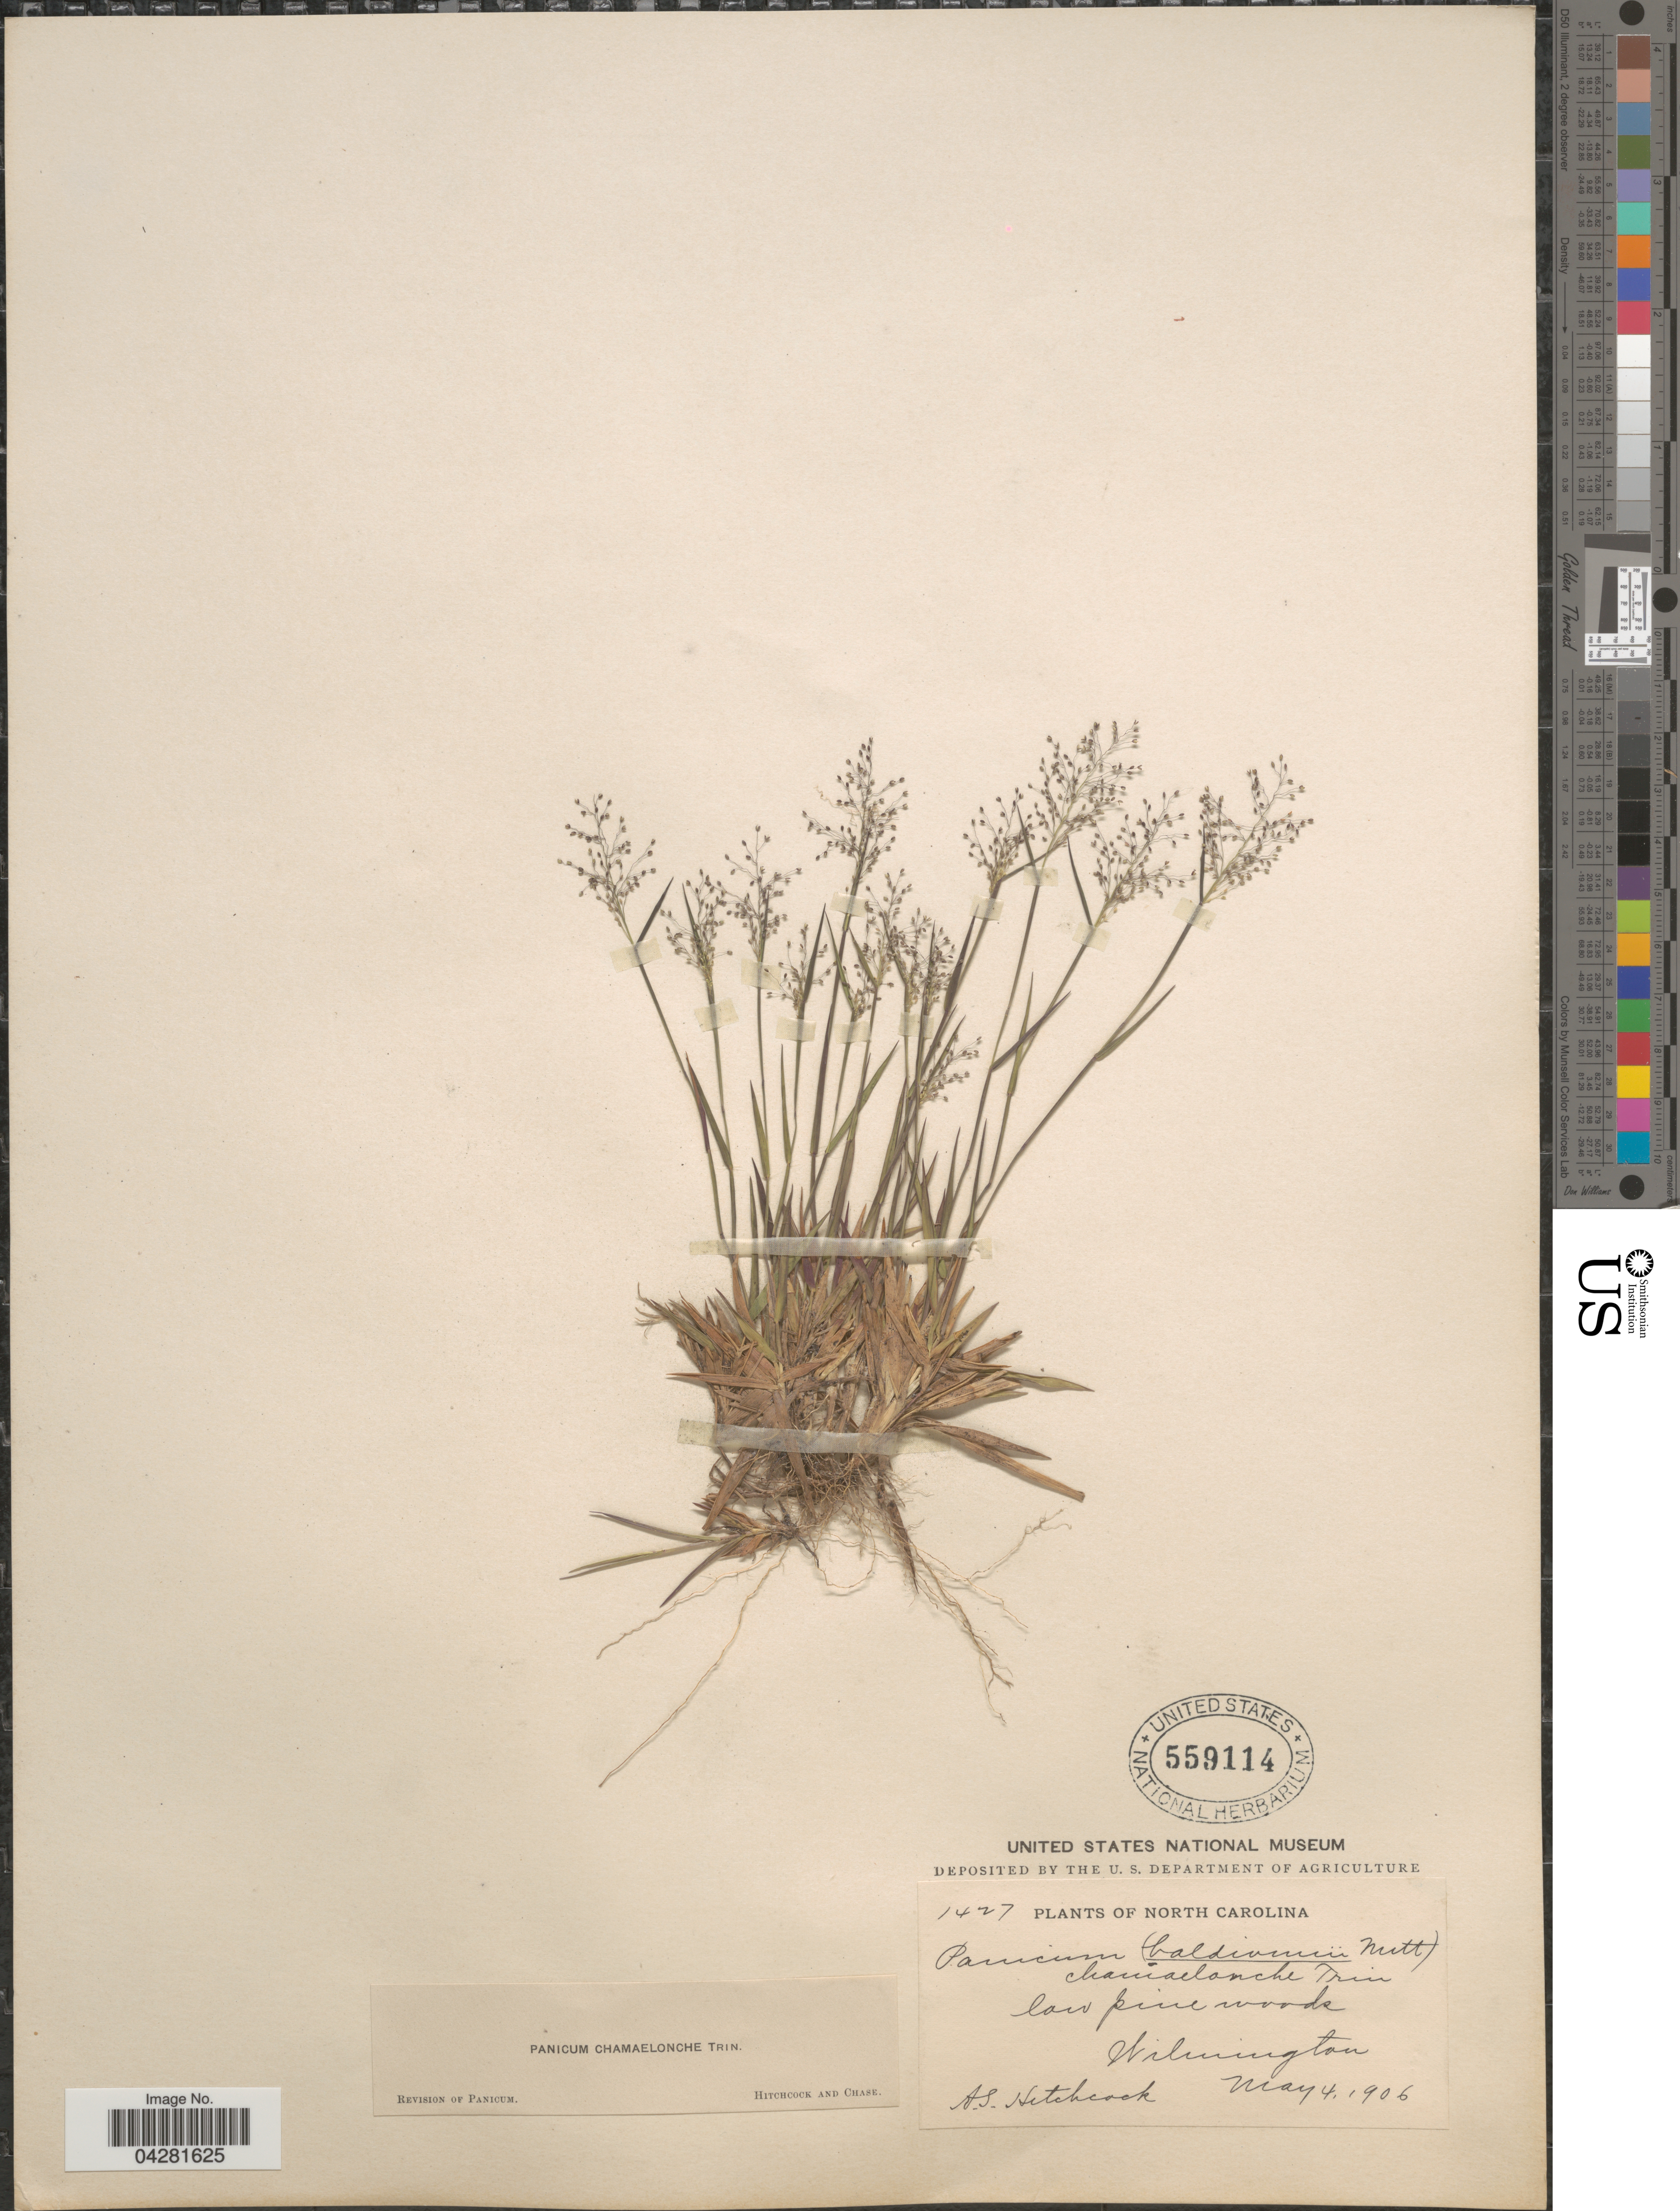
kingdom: Plantae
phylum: Tracheophyta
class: Liliopsida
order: Poales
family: Poaceae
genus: Dichanthelium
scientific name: Dichanthelium ensifolium var. ensifolium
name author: (Baldwin ex Elliot) Gould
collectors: A. S. Hitchcock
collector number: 1427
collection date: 1906-05-04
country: United States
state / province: North Carolina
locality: Wilmington.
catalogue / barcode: US 559114